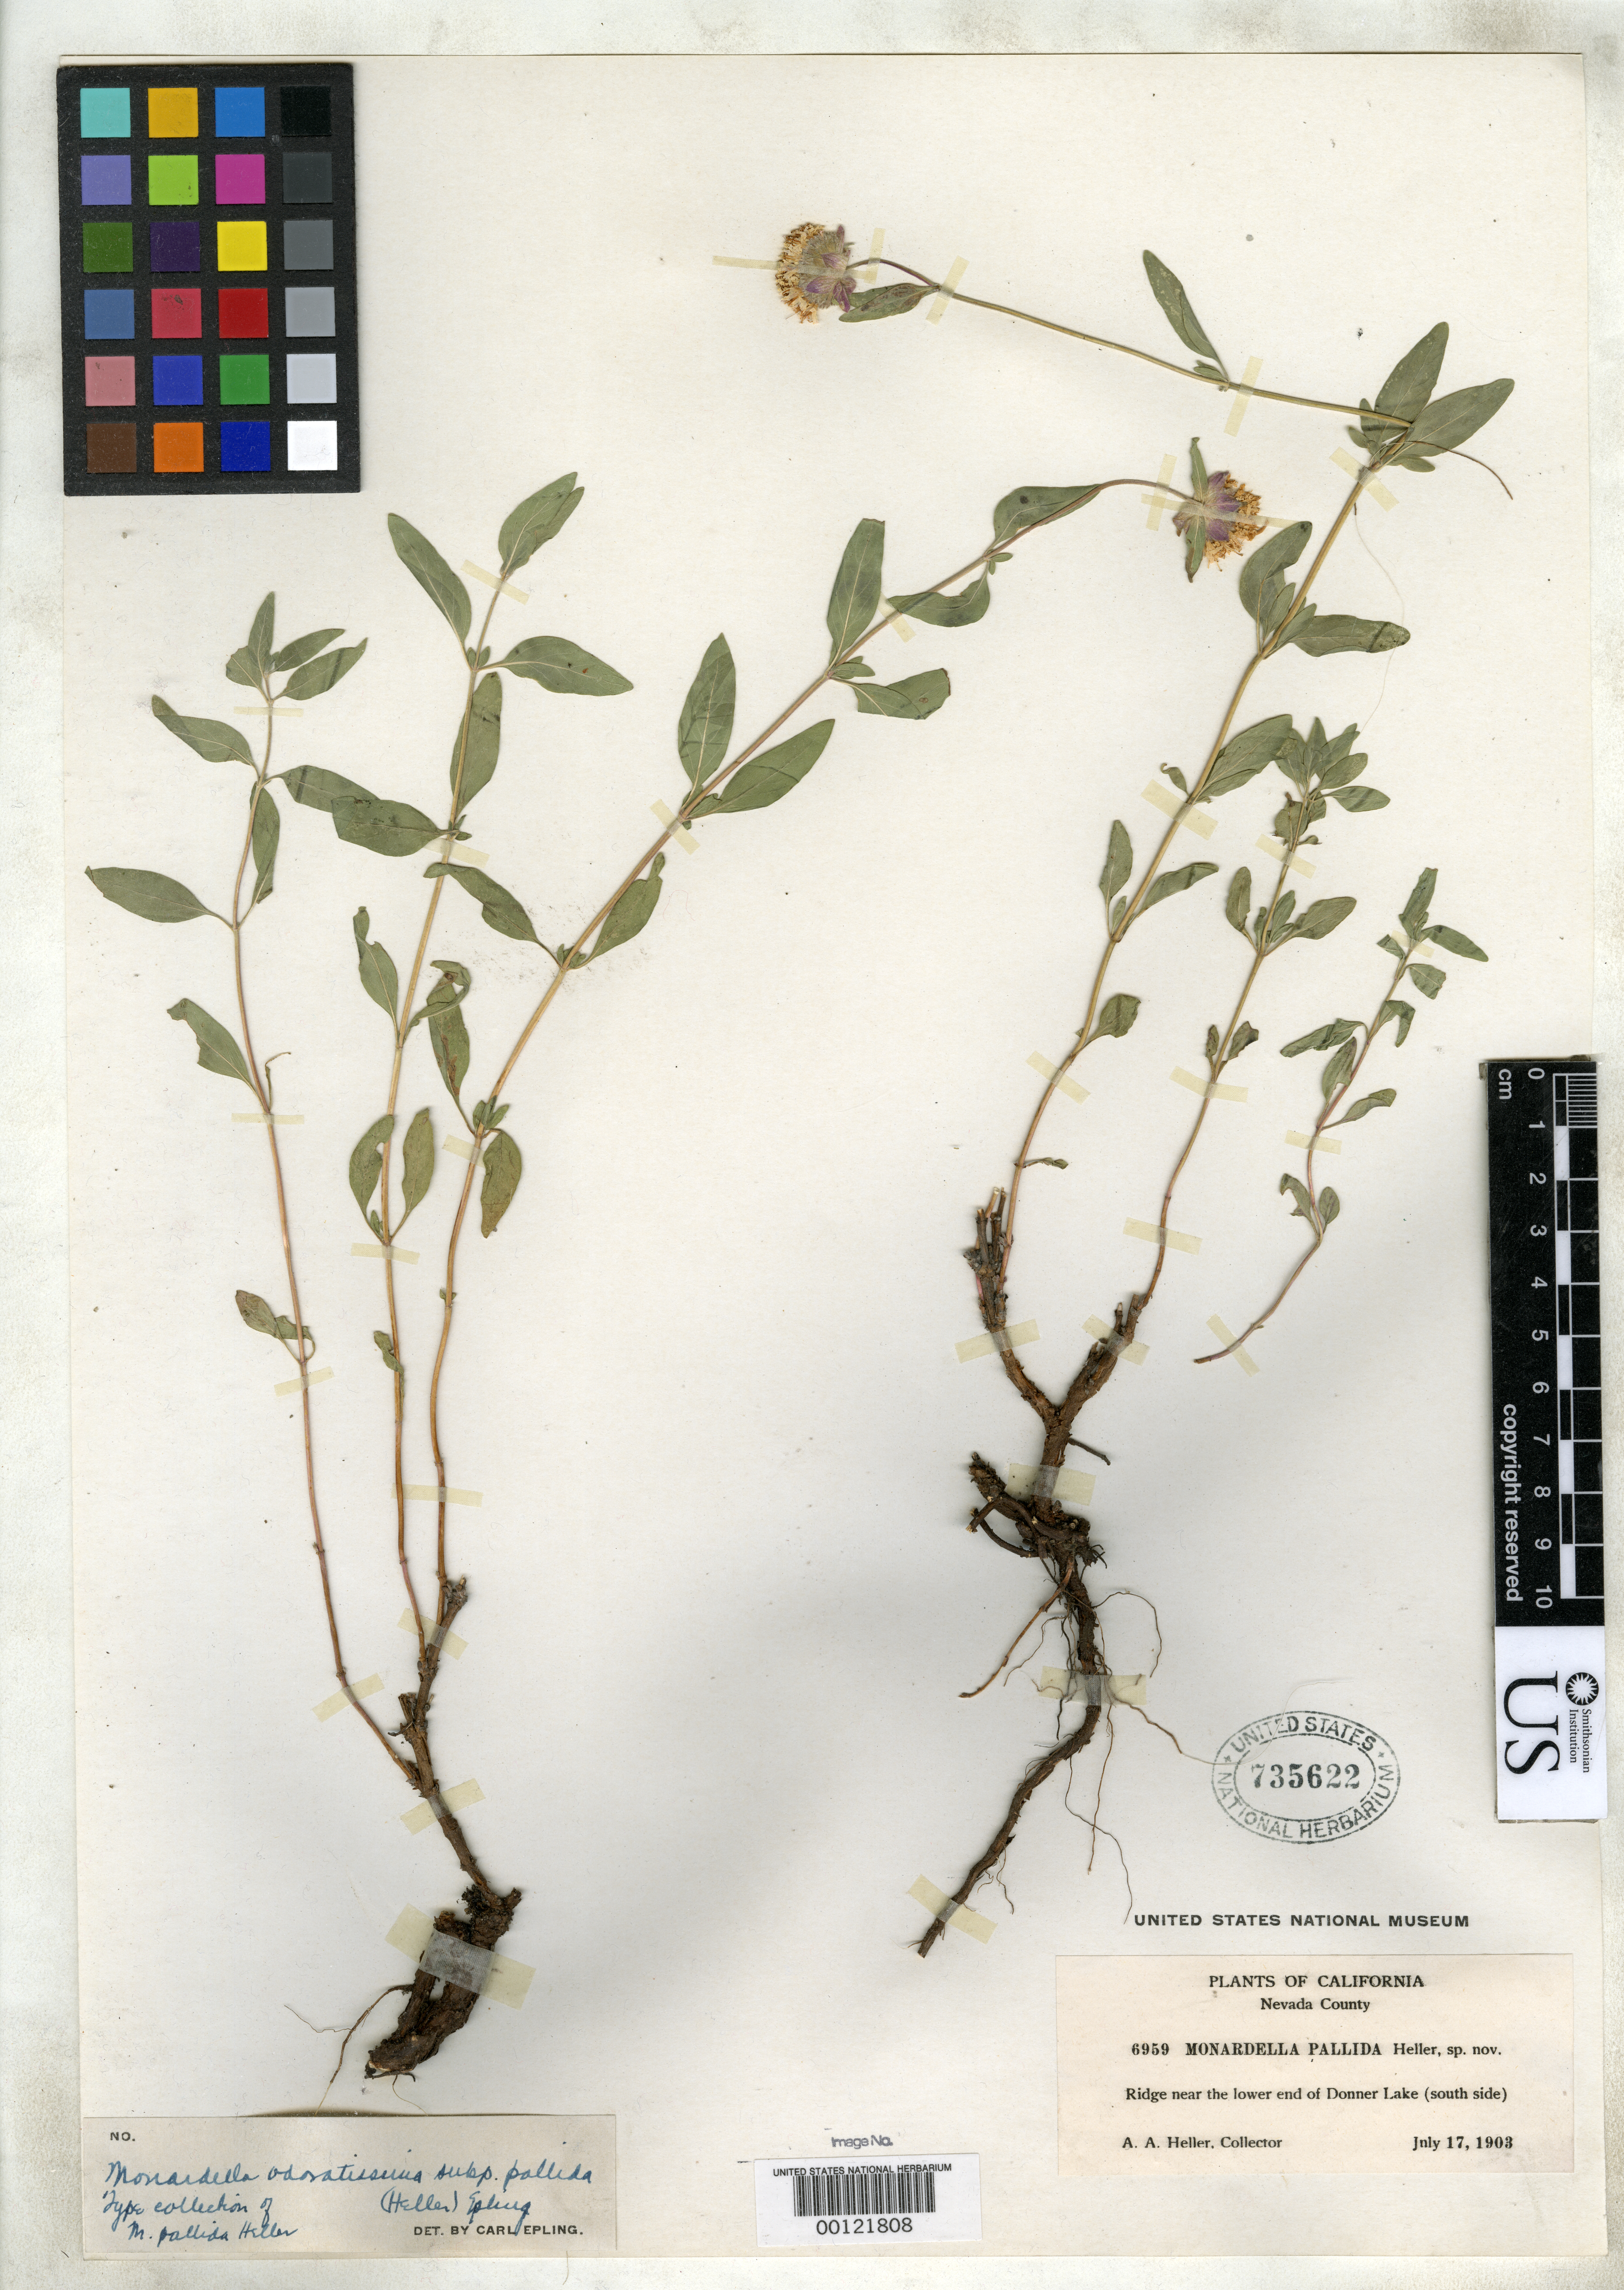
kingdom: Plantae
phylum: Tracheophyta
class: Magnoliopsida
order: Lamiales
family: Lamiaceae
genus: Monardella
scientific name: Monardella pallida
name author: A. Heller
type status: Isotype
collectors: A. A. Heller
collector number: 6959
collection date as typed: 17 Jul 1903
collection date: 1903-07-17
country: United States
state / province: California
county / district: Nevada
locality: Ridge near lower end of Donner Lake (S Side).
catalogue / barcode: US 735622